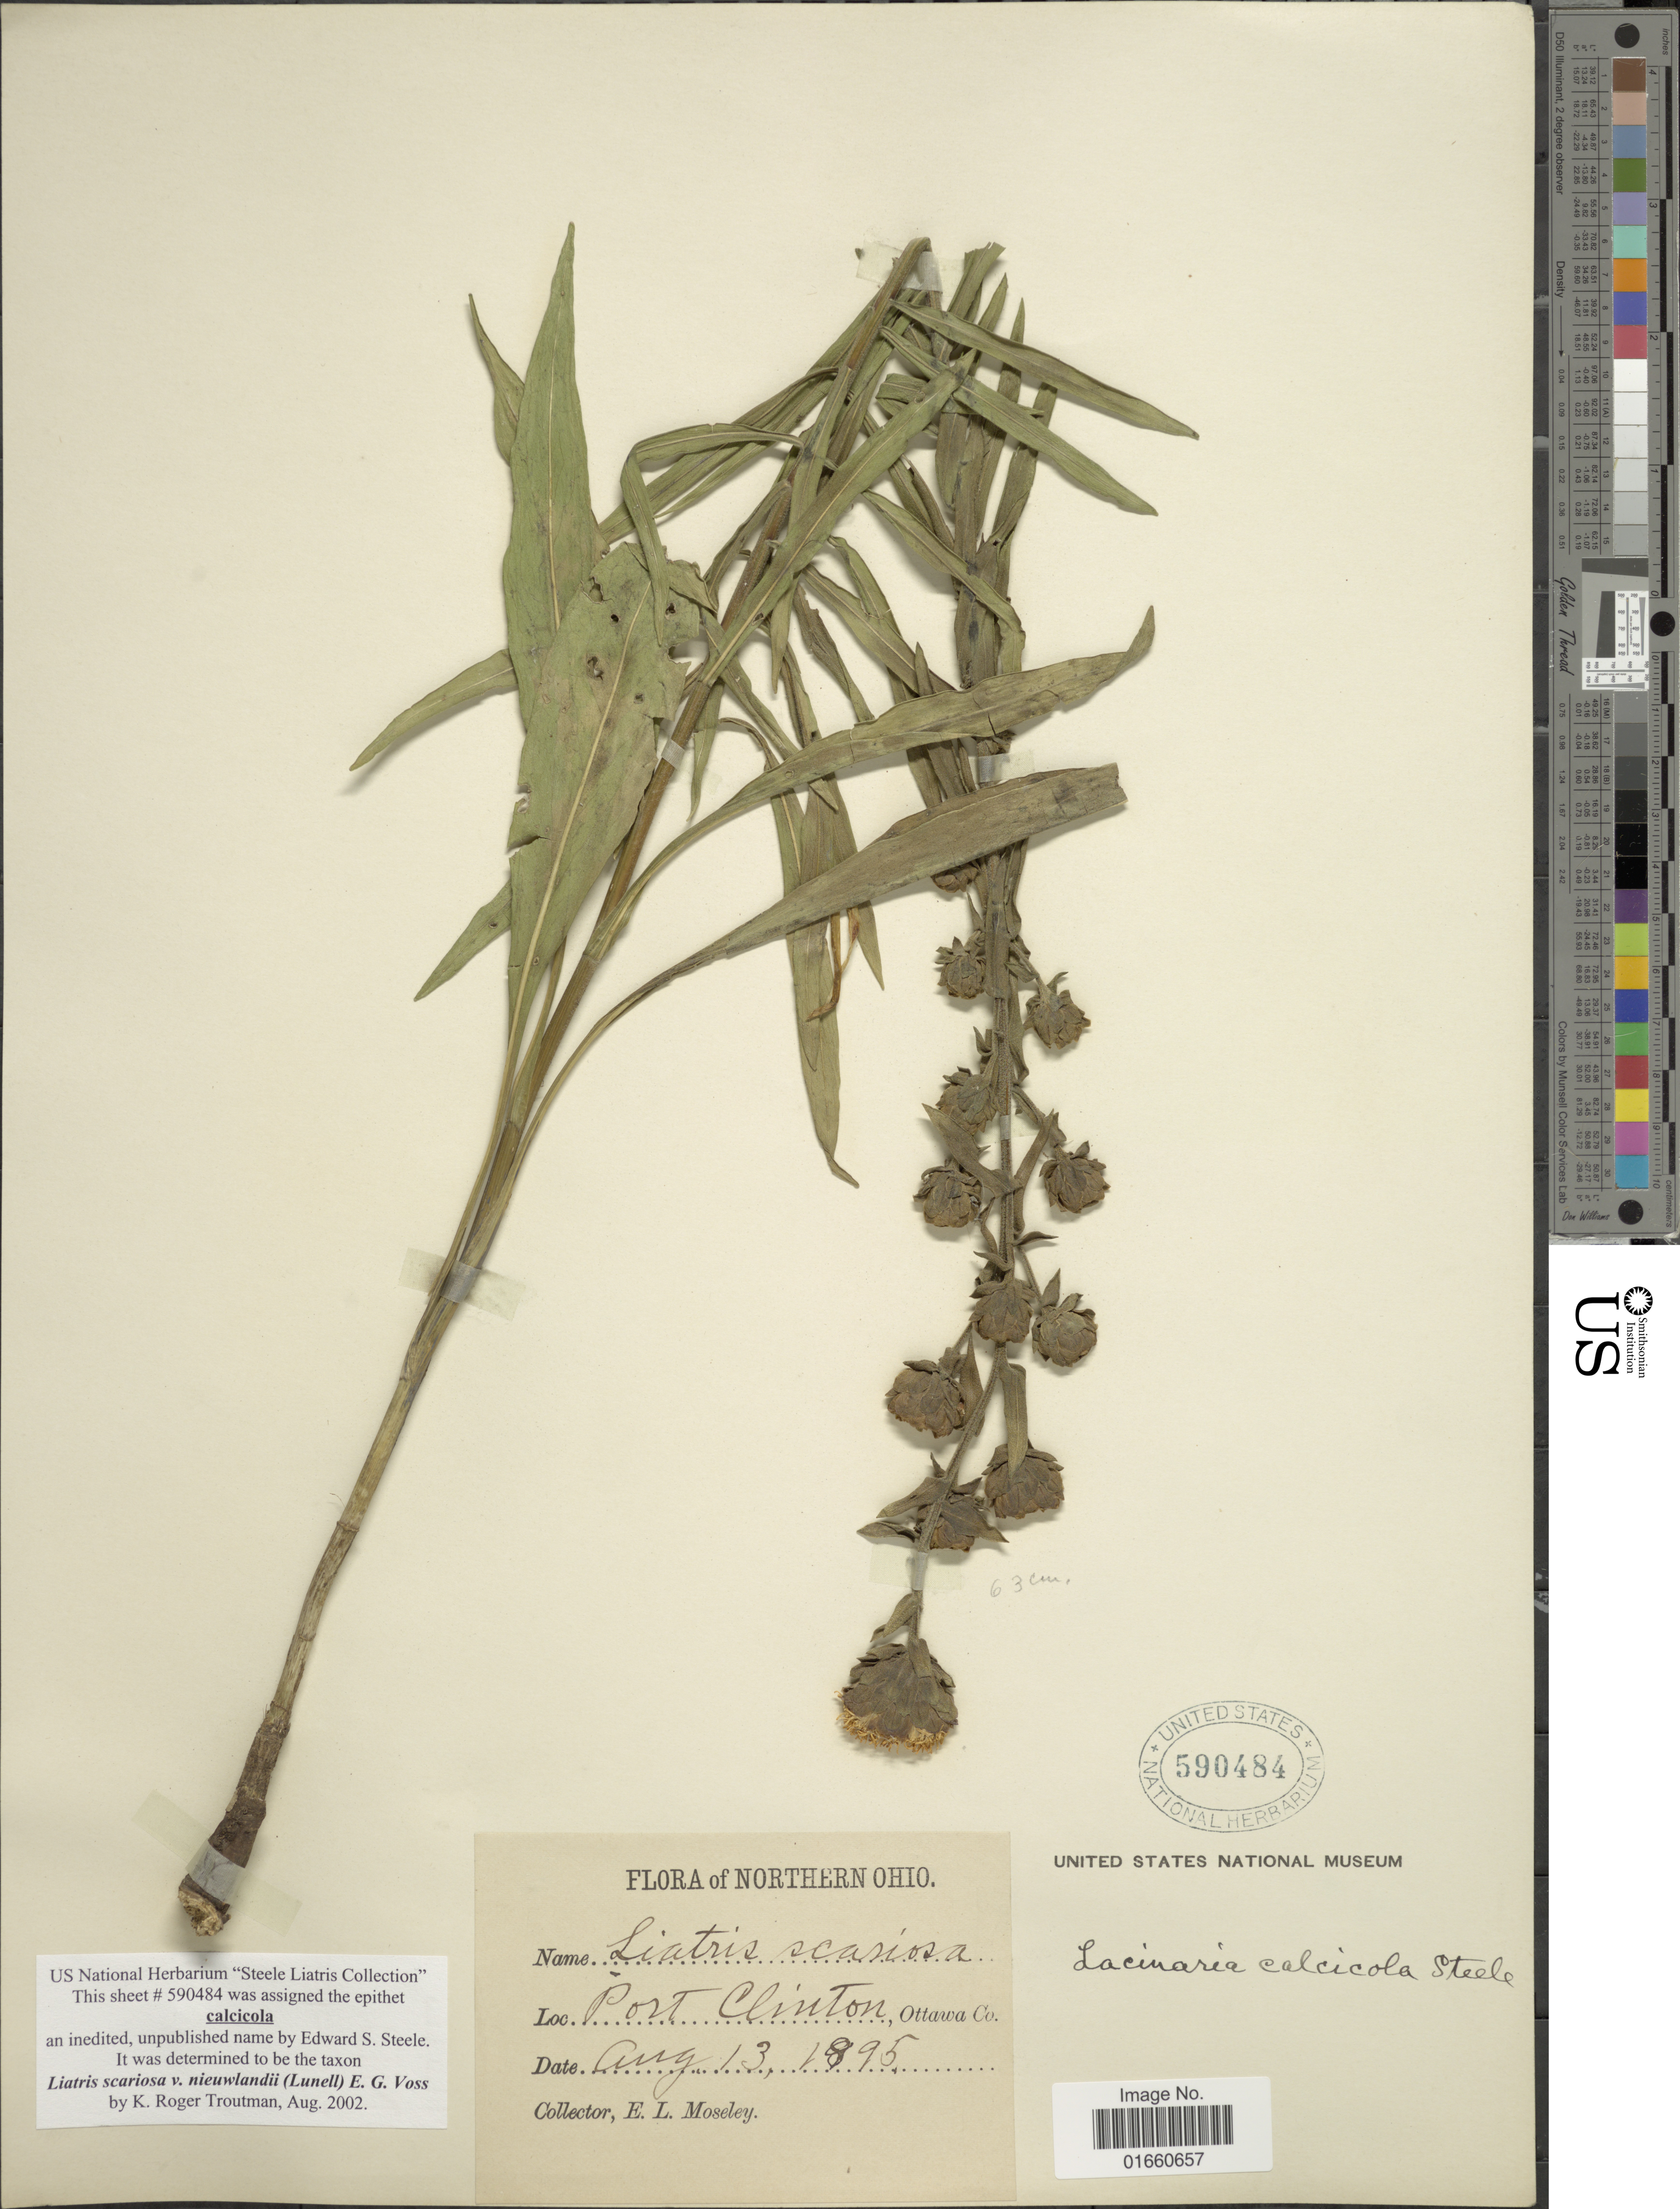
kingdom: Plantae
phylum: Tracheophyta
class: Magnoliopsida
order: Asterales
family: Asteraceae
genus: Liatris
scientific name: Liatris scariosa var. nieuwlandii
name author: (Lunell) E.G. Voss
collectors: E. Moseley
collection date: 1895-08-13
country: United States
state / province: Ohio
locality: Northern Ohio, Port Clinton, Ottawa Co.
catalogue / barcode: US 590484